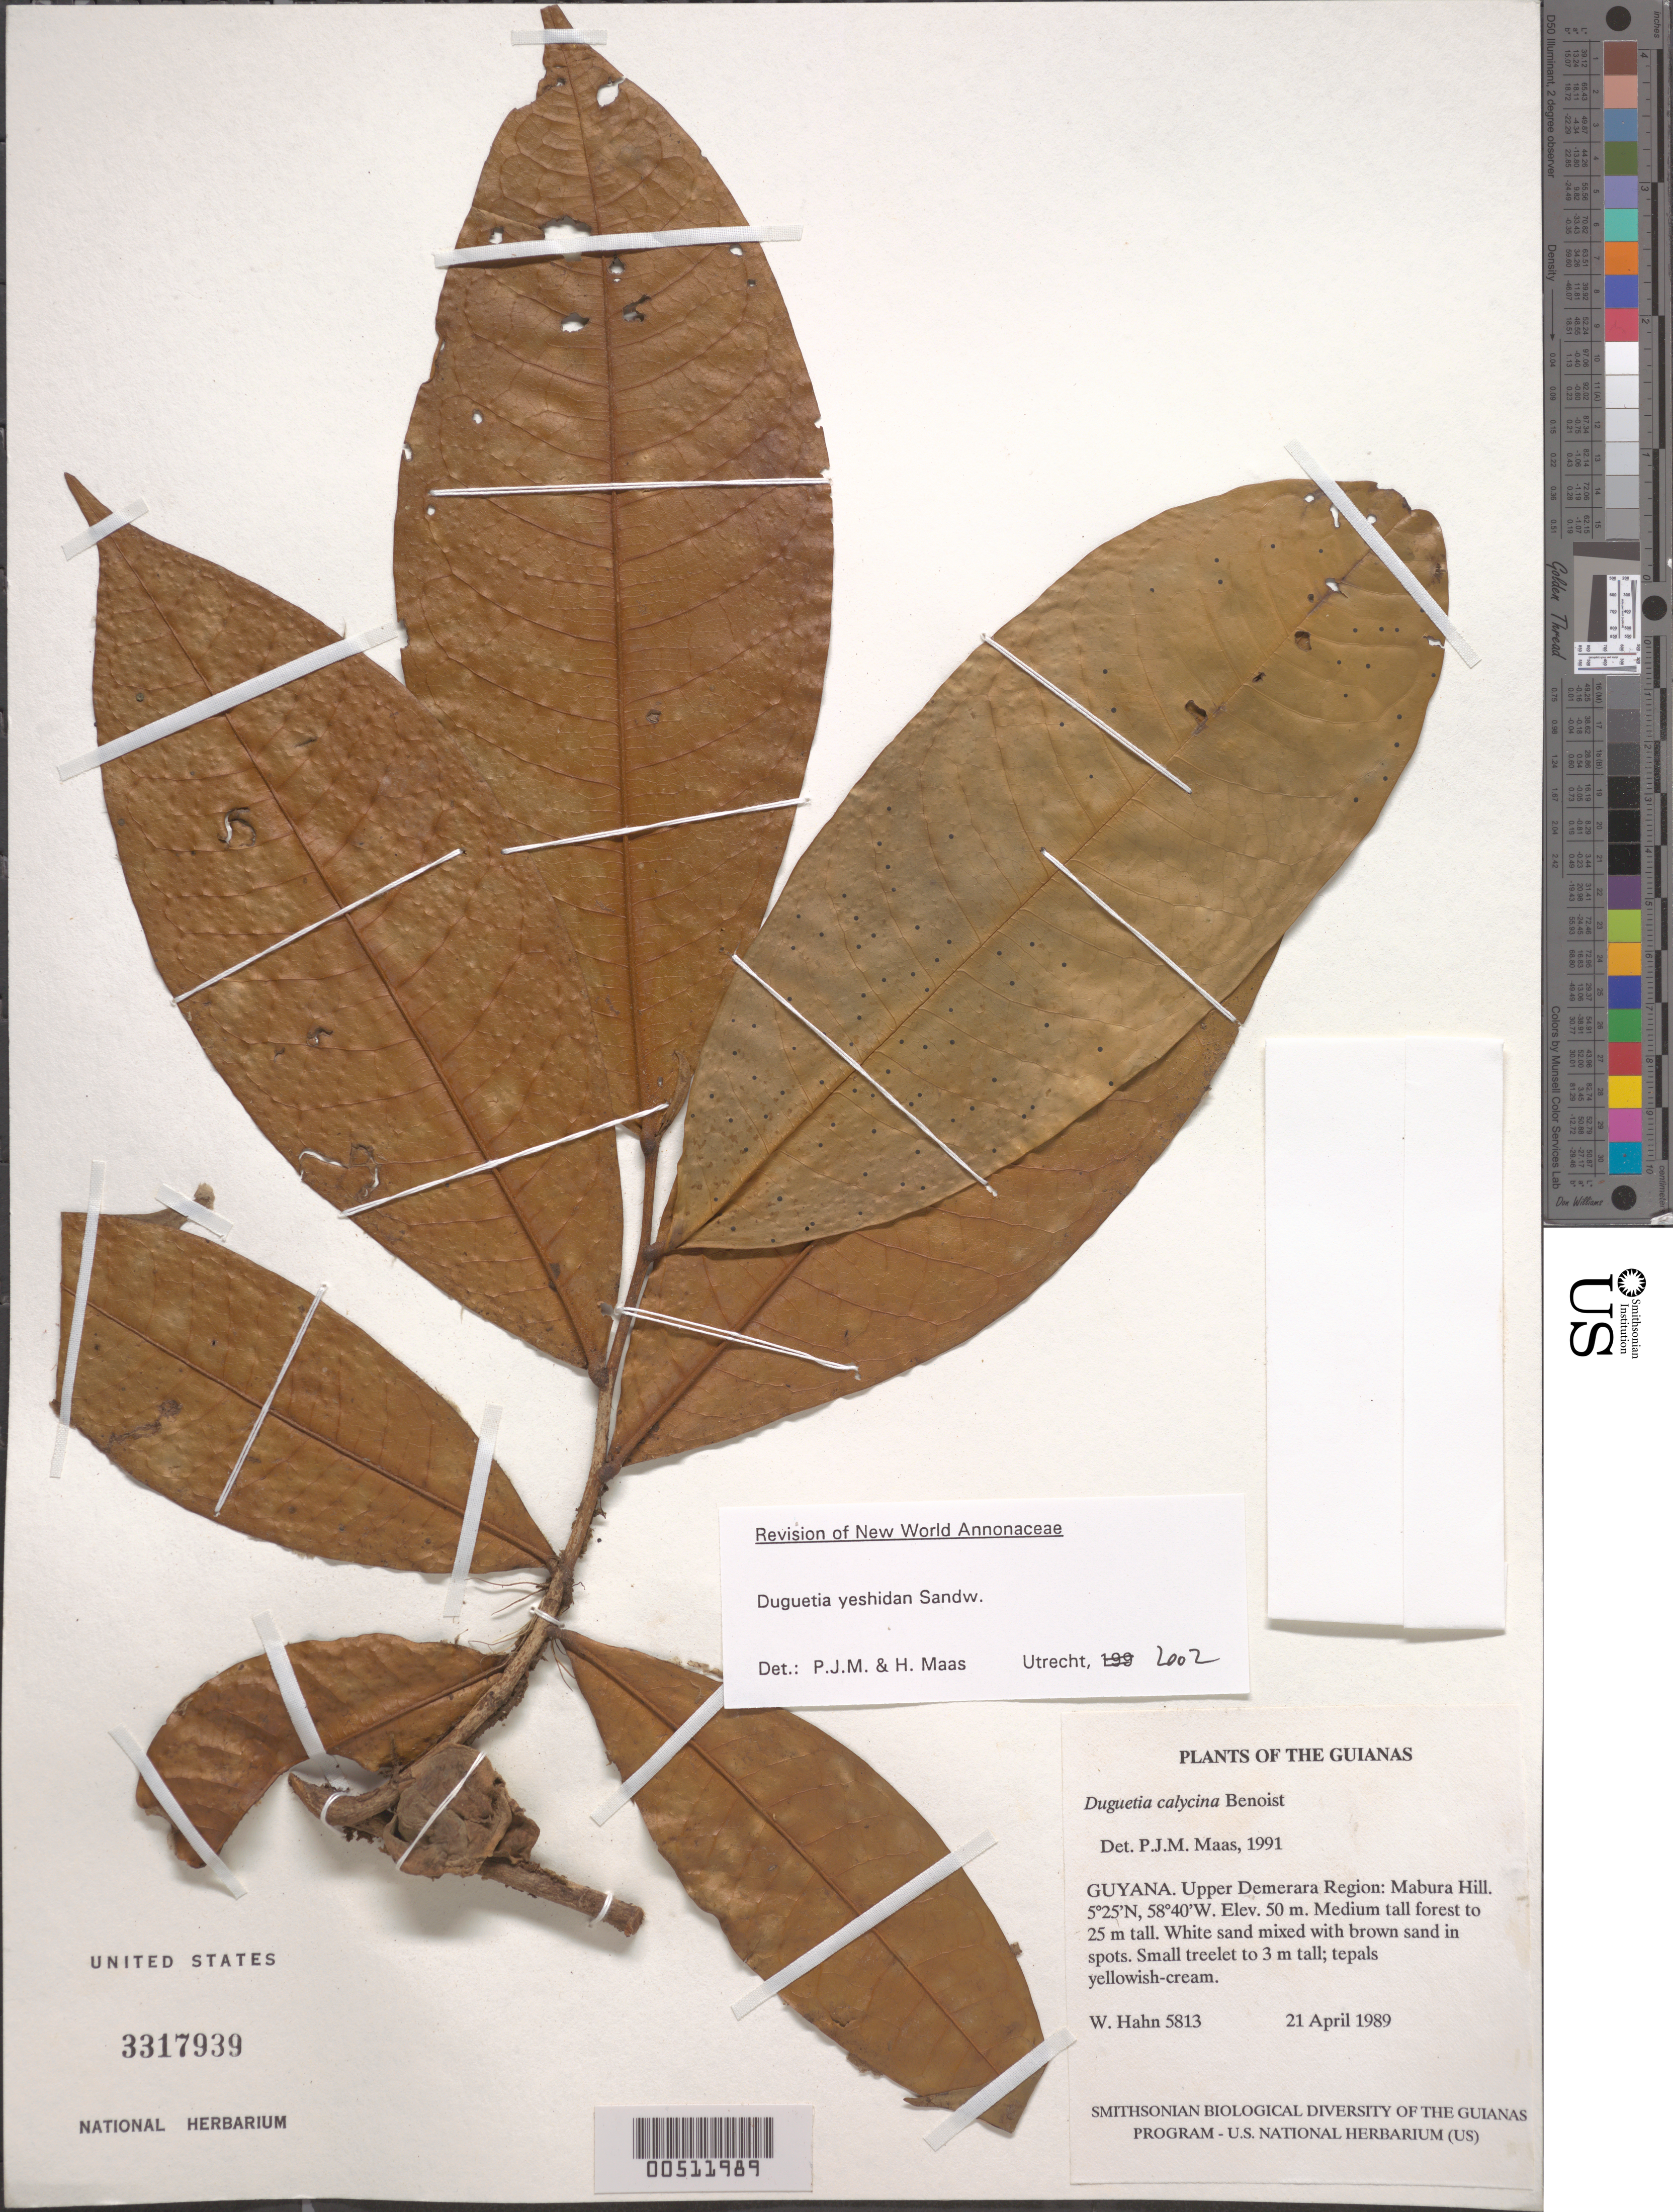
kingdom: Plantae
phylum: Tracheophyta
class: Magnoliopsida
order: Magnoliales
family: Annonaceae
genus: Duguetia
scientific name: Duguetia yeshidan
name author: Sandwith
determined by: Maas, Paul J. M.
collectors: W. Hahn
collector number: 5813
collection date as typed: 21 April 1989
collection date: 1989-04-21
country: Guyana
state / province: U. Demerara-Berbice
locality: Mabura Hill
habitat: Medium tall forest to 25 m tall. White sand mixed with brown sand in spots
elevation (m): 50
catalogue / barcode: US 3317939